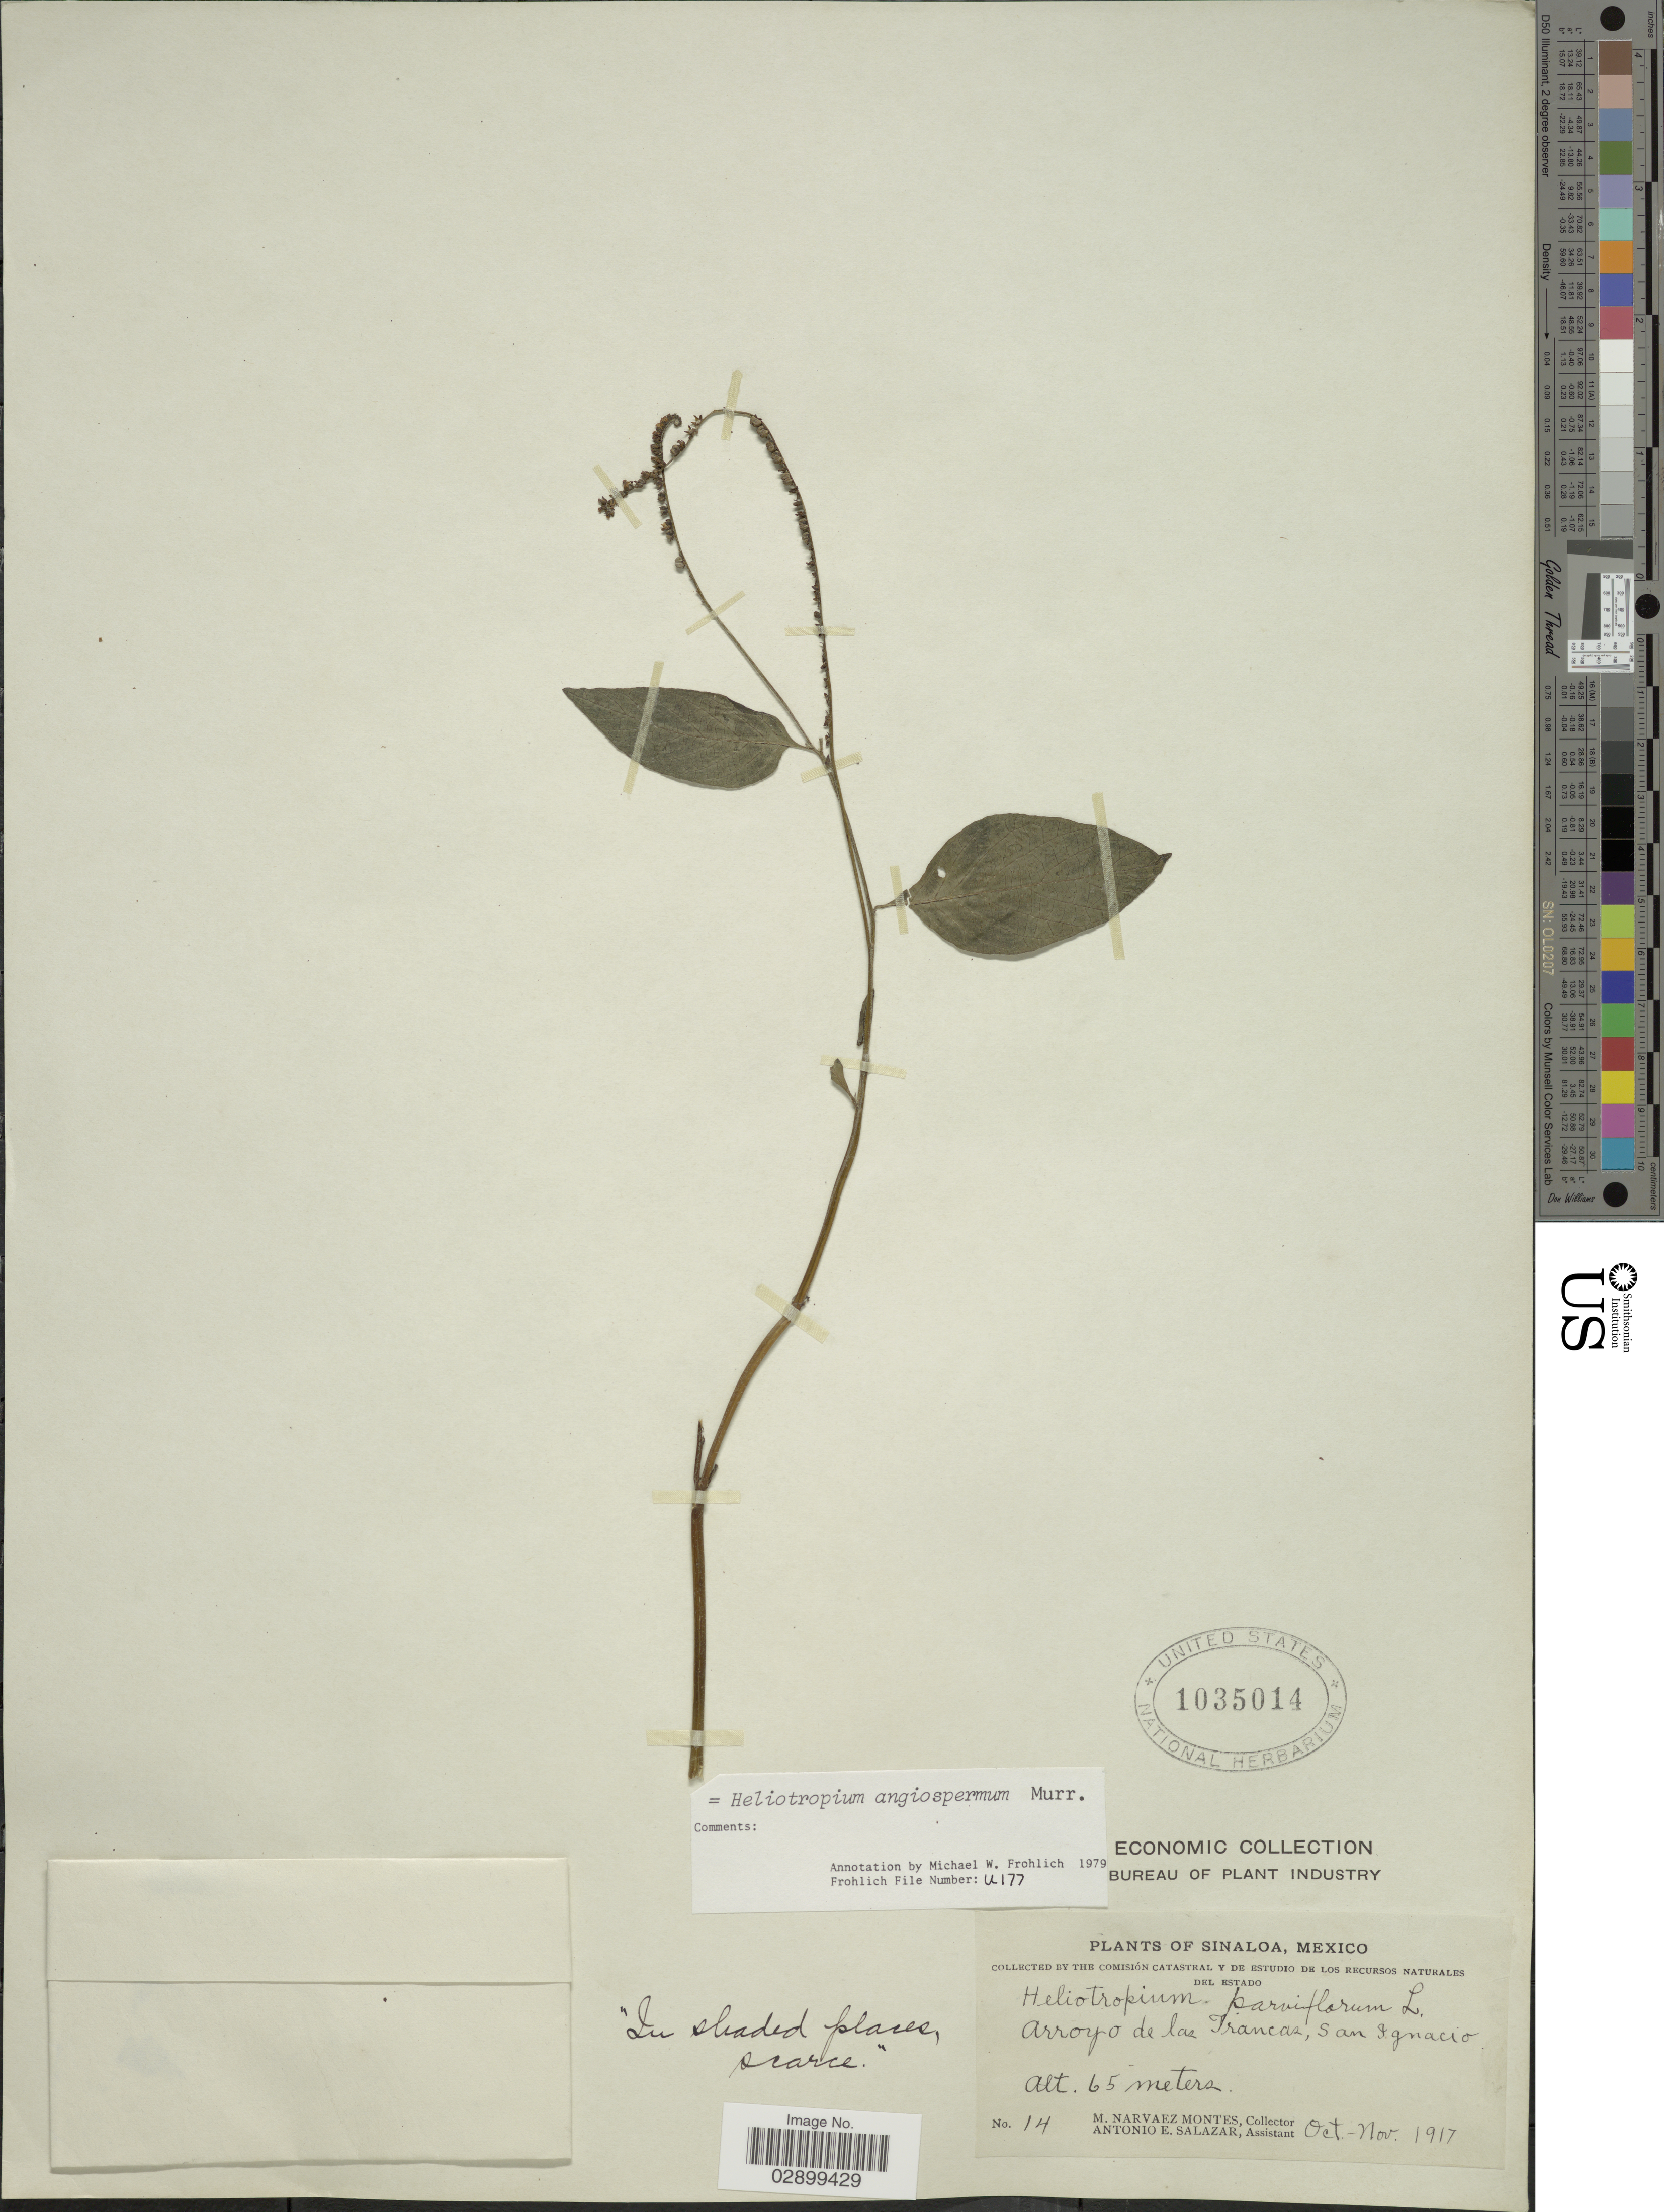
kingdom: Plantae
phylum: Tracheophyta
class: Magnoliopsida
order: Boraginales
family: Heliotropiaceae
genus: Heliotropium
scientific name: Heliotropium angiospermum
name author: Murray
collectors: M. Narvaez-Montes & A. E. Salazar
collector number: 14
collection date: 1917-10/1917-11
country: Mexico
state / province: Sinaloa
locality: Arroyo de las Francas, San Ignacio.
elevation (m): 65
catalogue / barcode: US 1035014